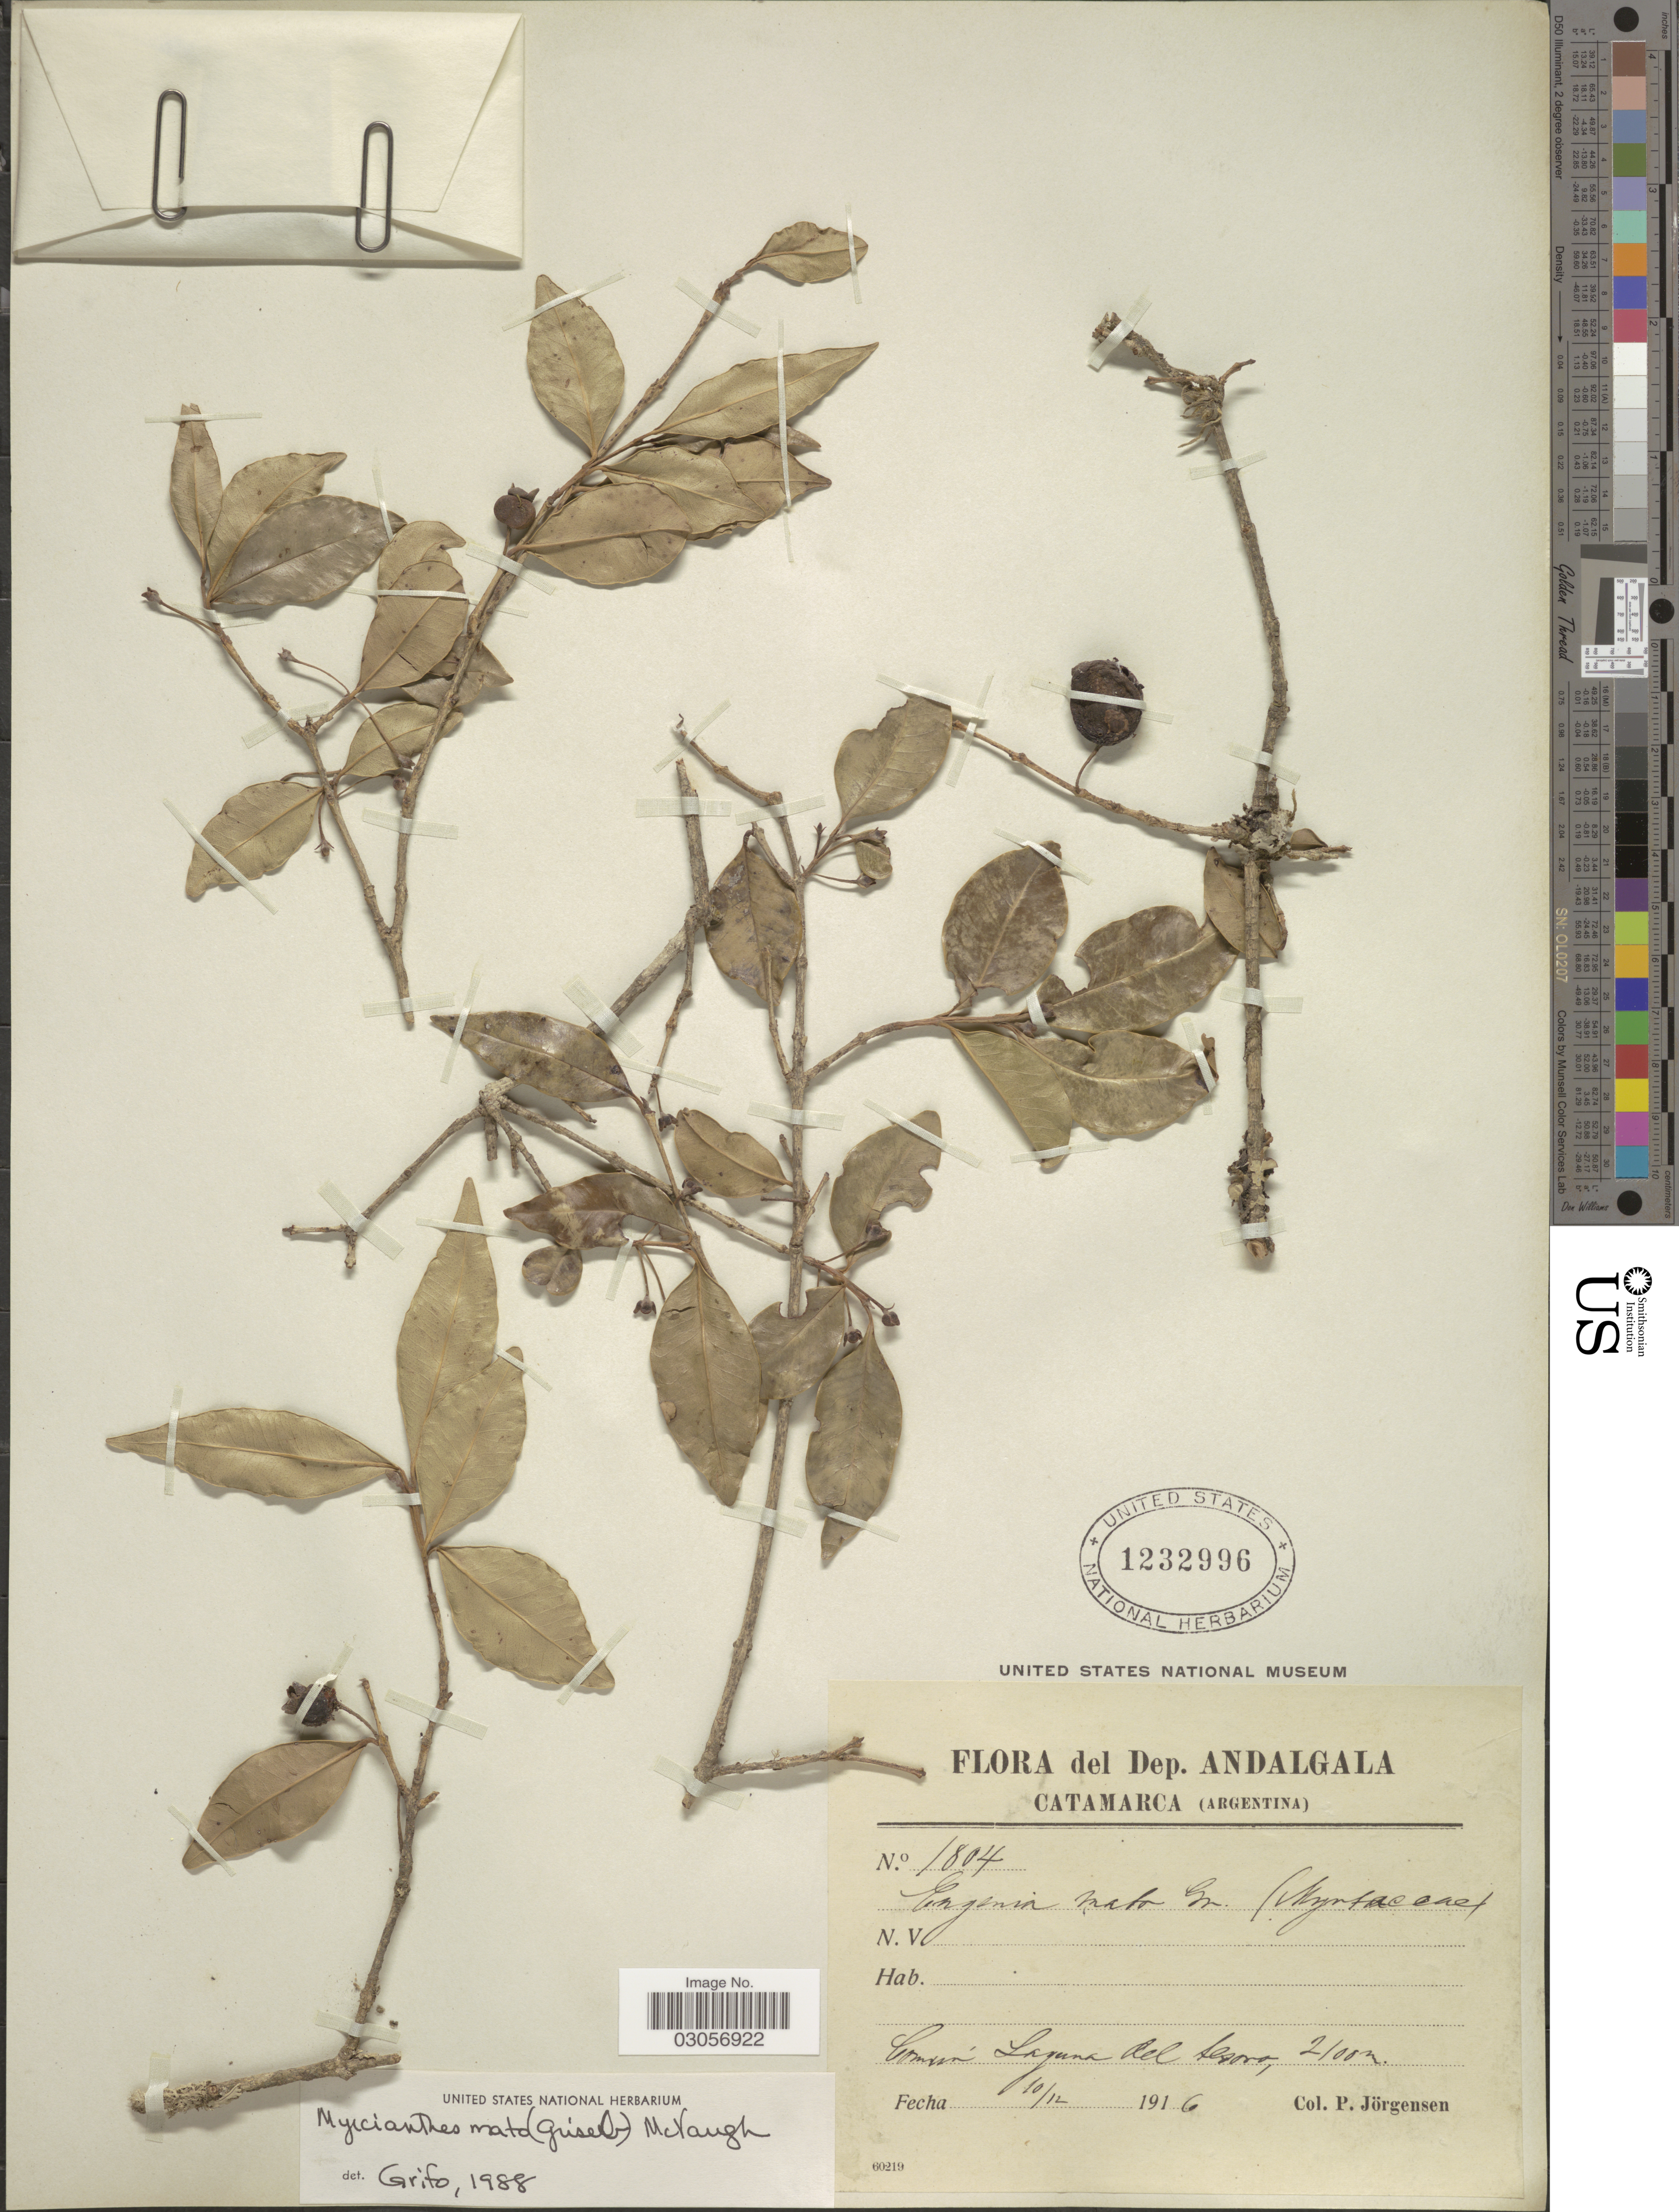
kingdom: Plantae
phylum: Tracheophyta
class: Magnoliopsida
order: Myrtales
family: Myrtaceae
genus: Myrcianthes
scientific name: Myrcianthes mato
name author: (Griseb.) McVaugh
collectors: P. Jörgensen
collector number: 1804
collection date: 1916-12-10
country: Argentina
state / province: Catamarca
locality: Dep. Andalgala, Común Laguna del Tesoro.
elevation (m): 2100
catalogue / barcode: US 1232996